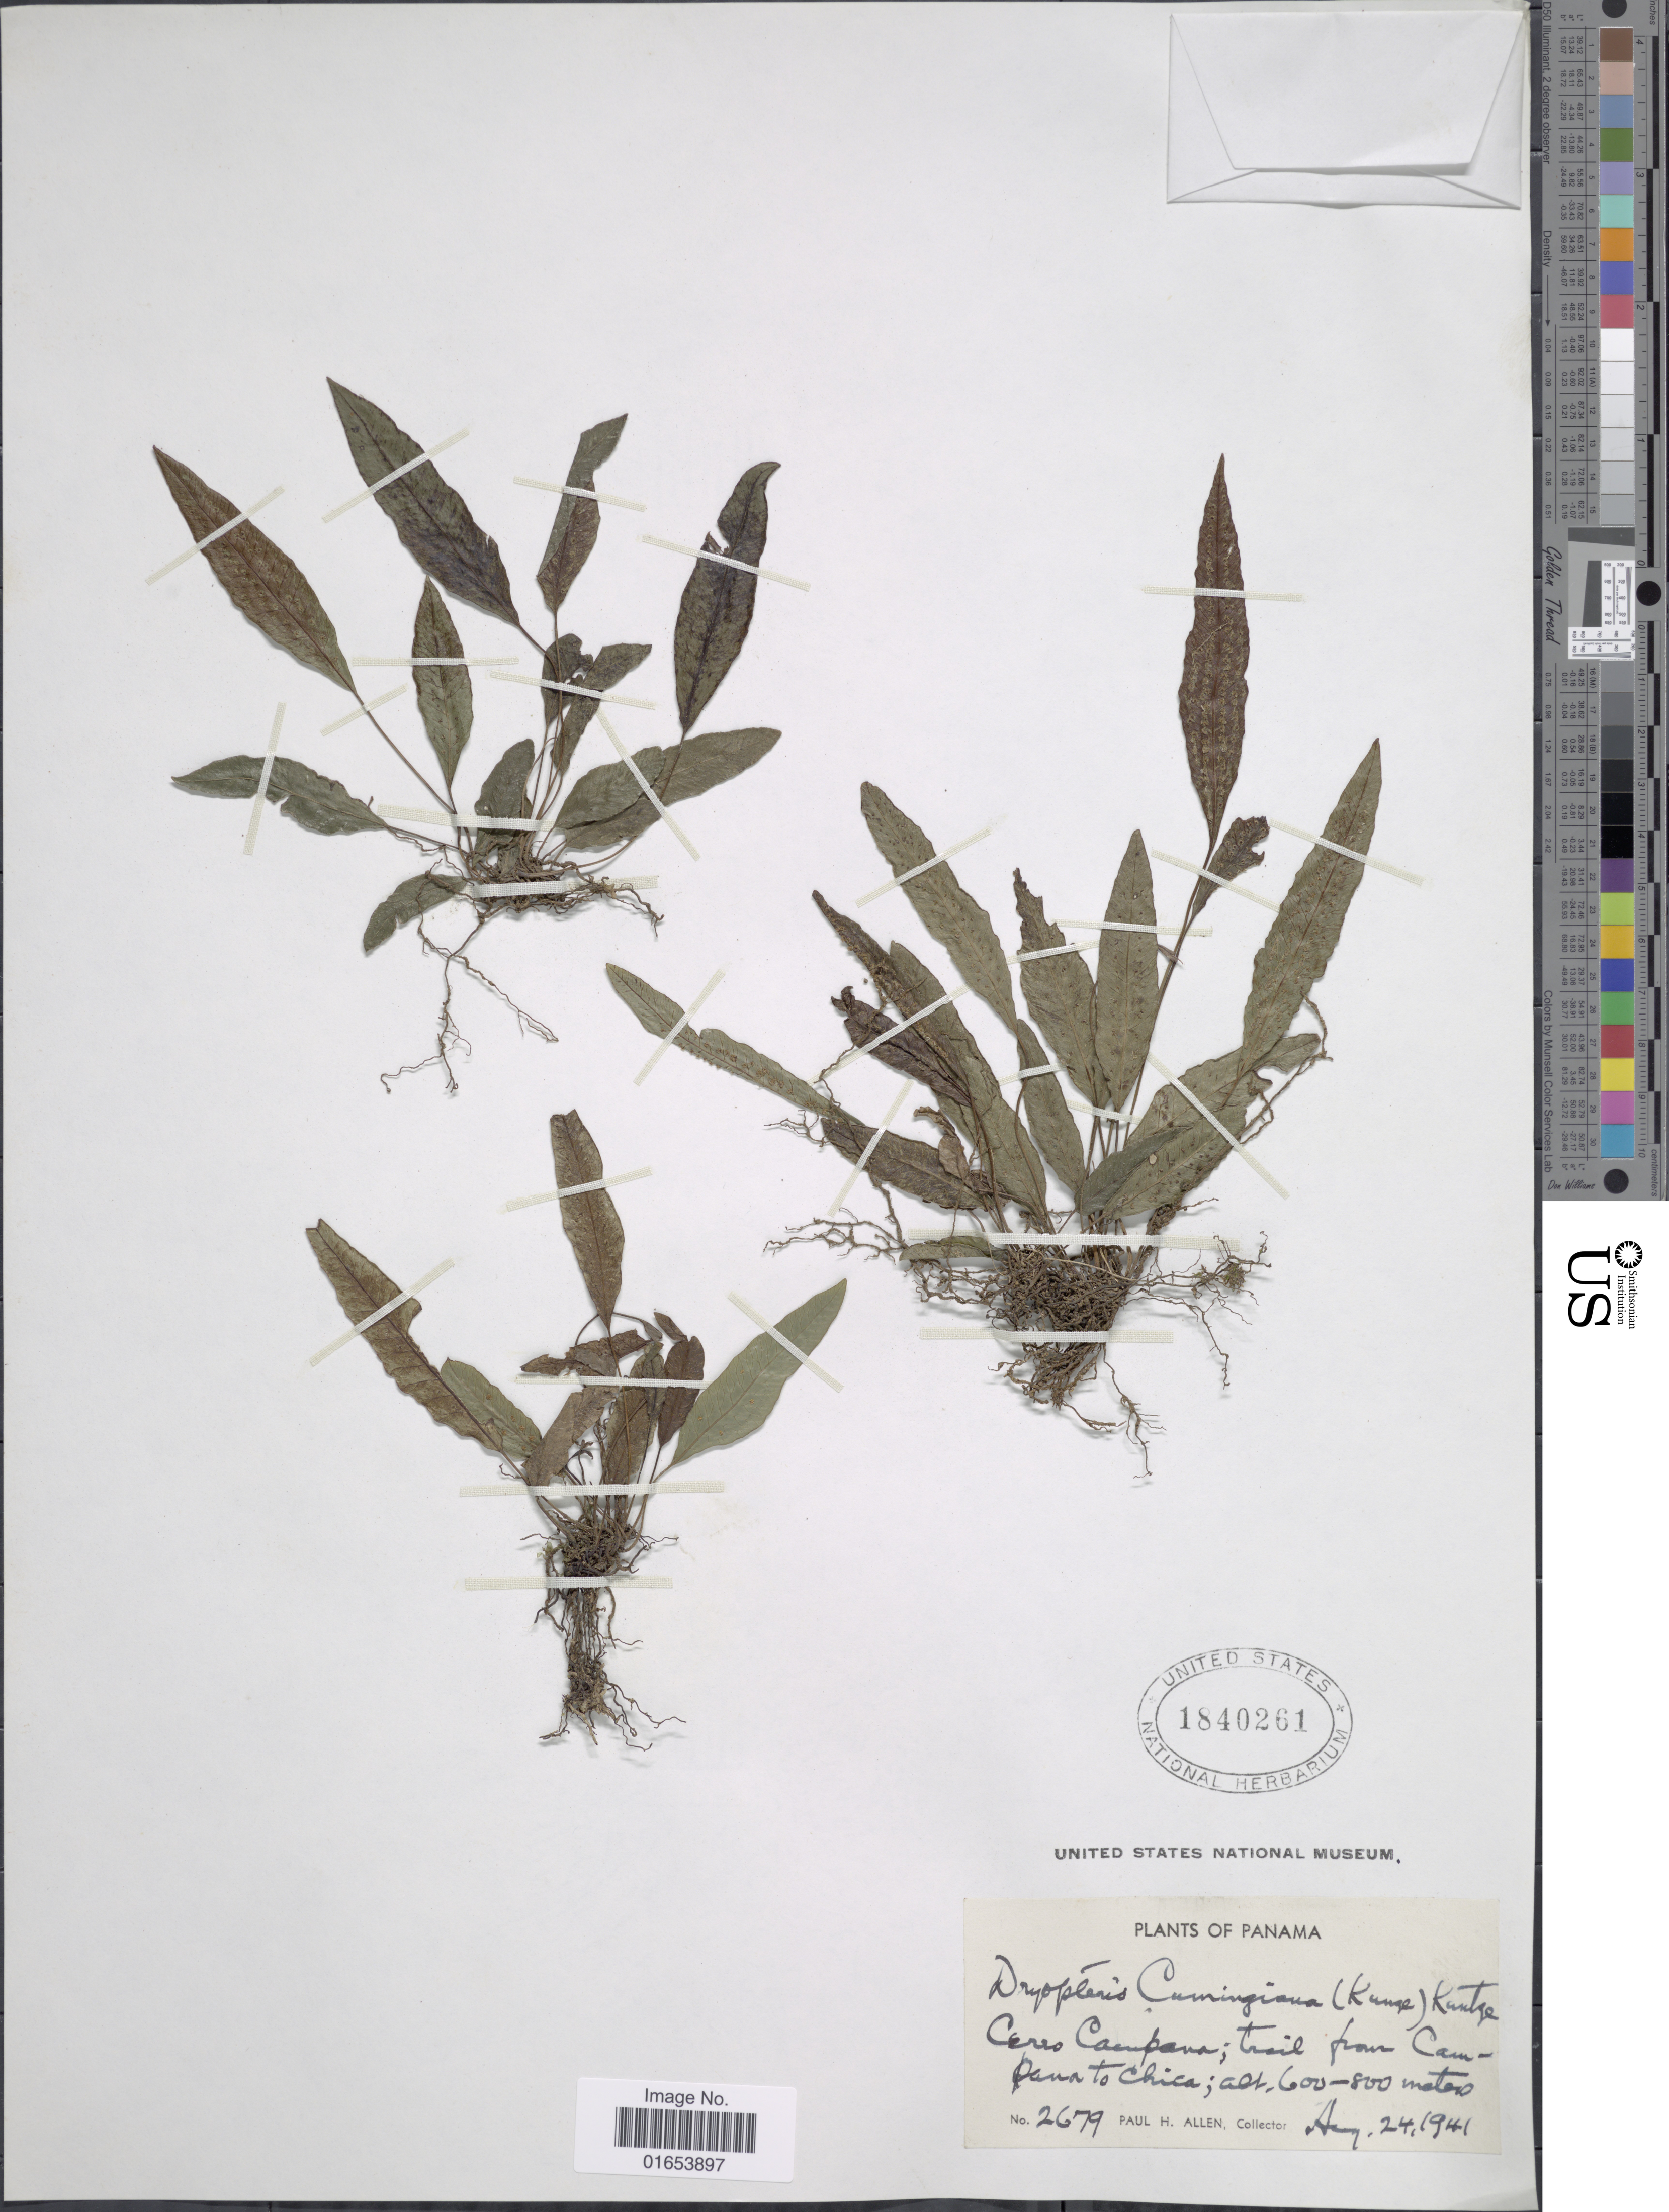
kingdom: Plantae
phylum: Tracheophyta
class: Polypodiopsida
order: Polypodiales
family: Thelypteridaceae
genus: Goniopteris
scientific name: Goniopteris cumingiana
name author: (Kunze) de Jonch. & Sen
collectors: P. H. Allen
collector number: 2679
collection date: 1941-08-24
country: Panama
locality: Cerro Campana'trail from Campana to Chica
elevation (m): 600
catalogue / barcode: US 1840261